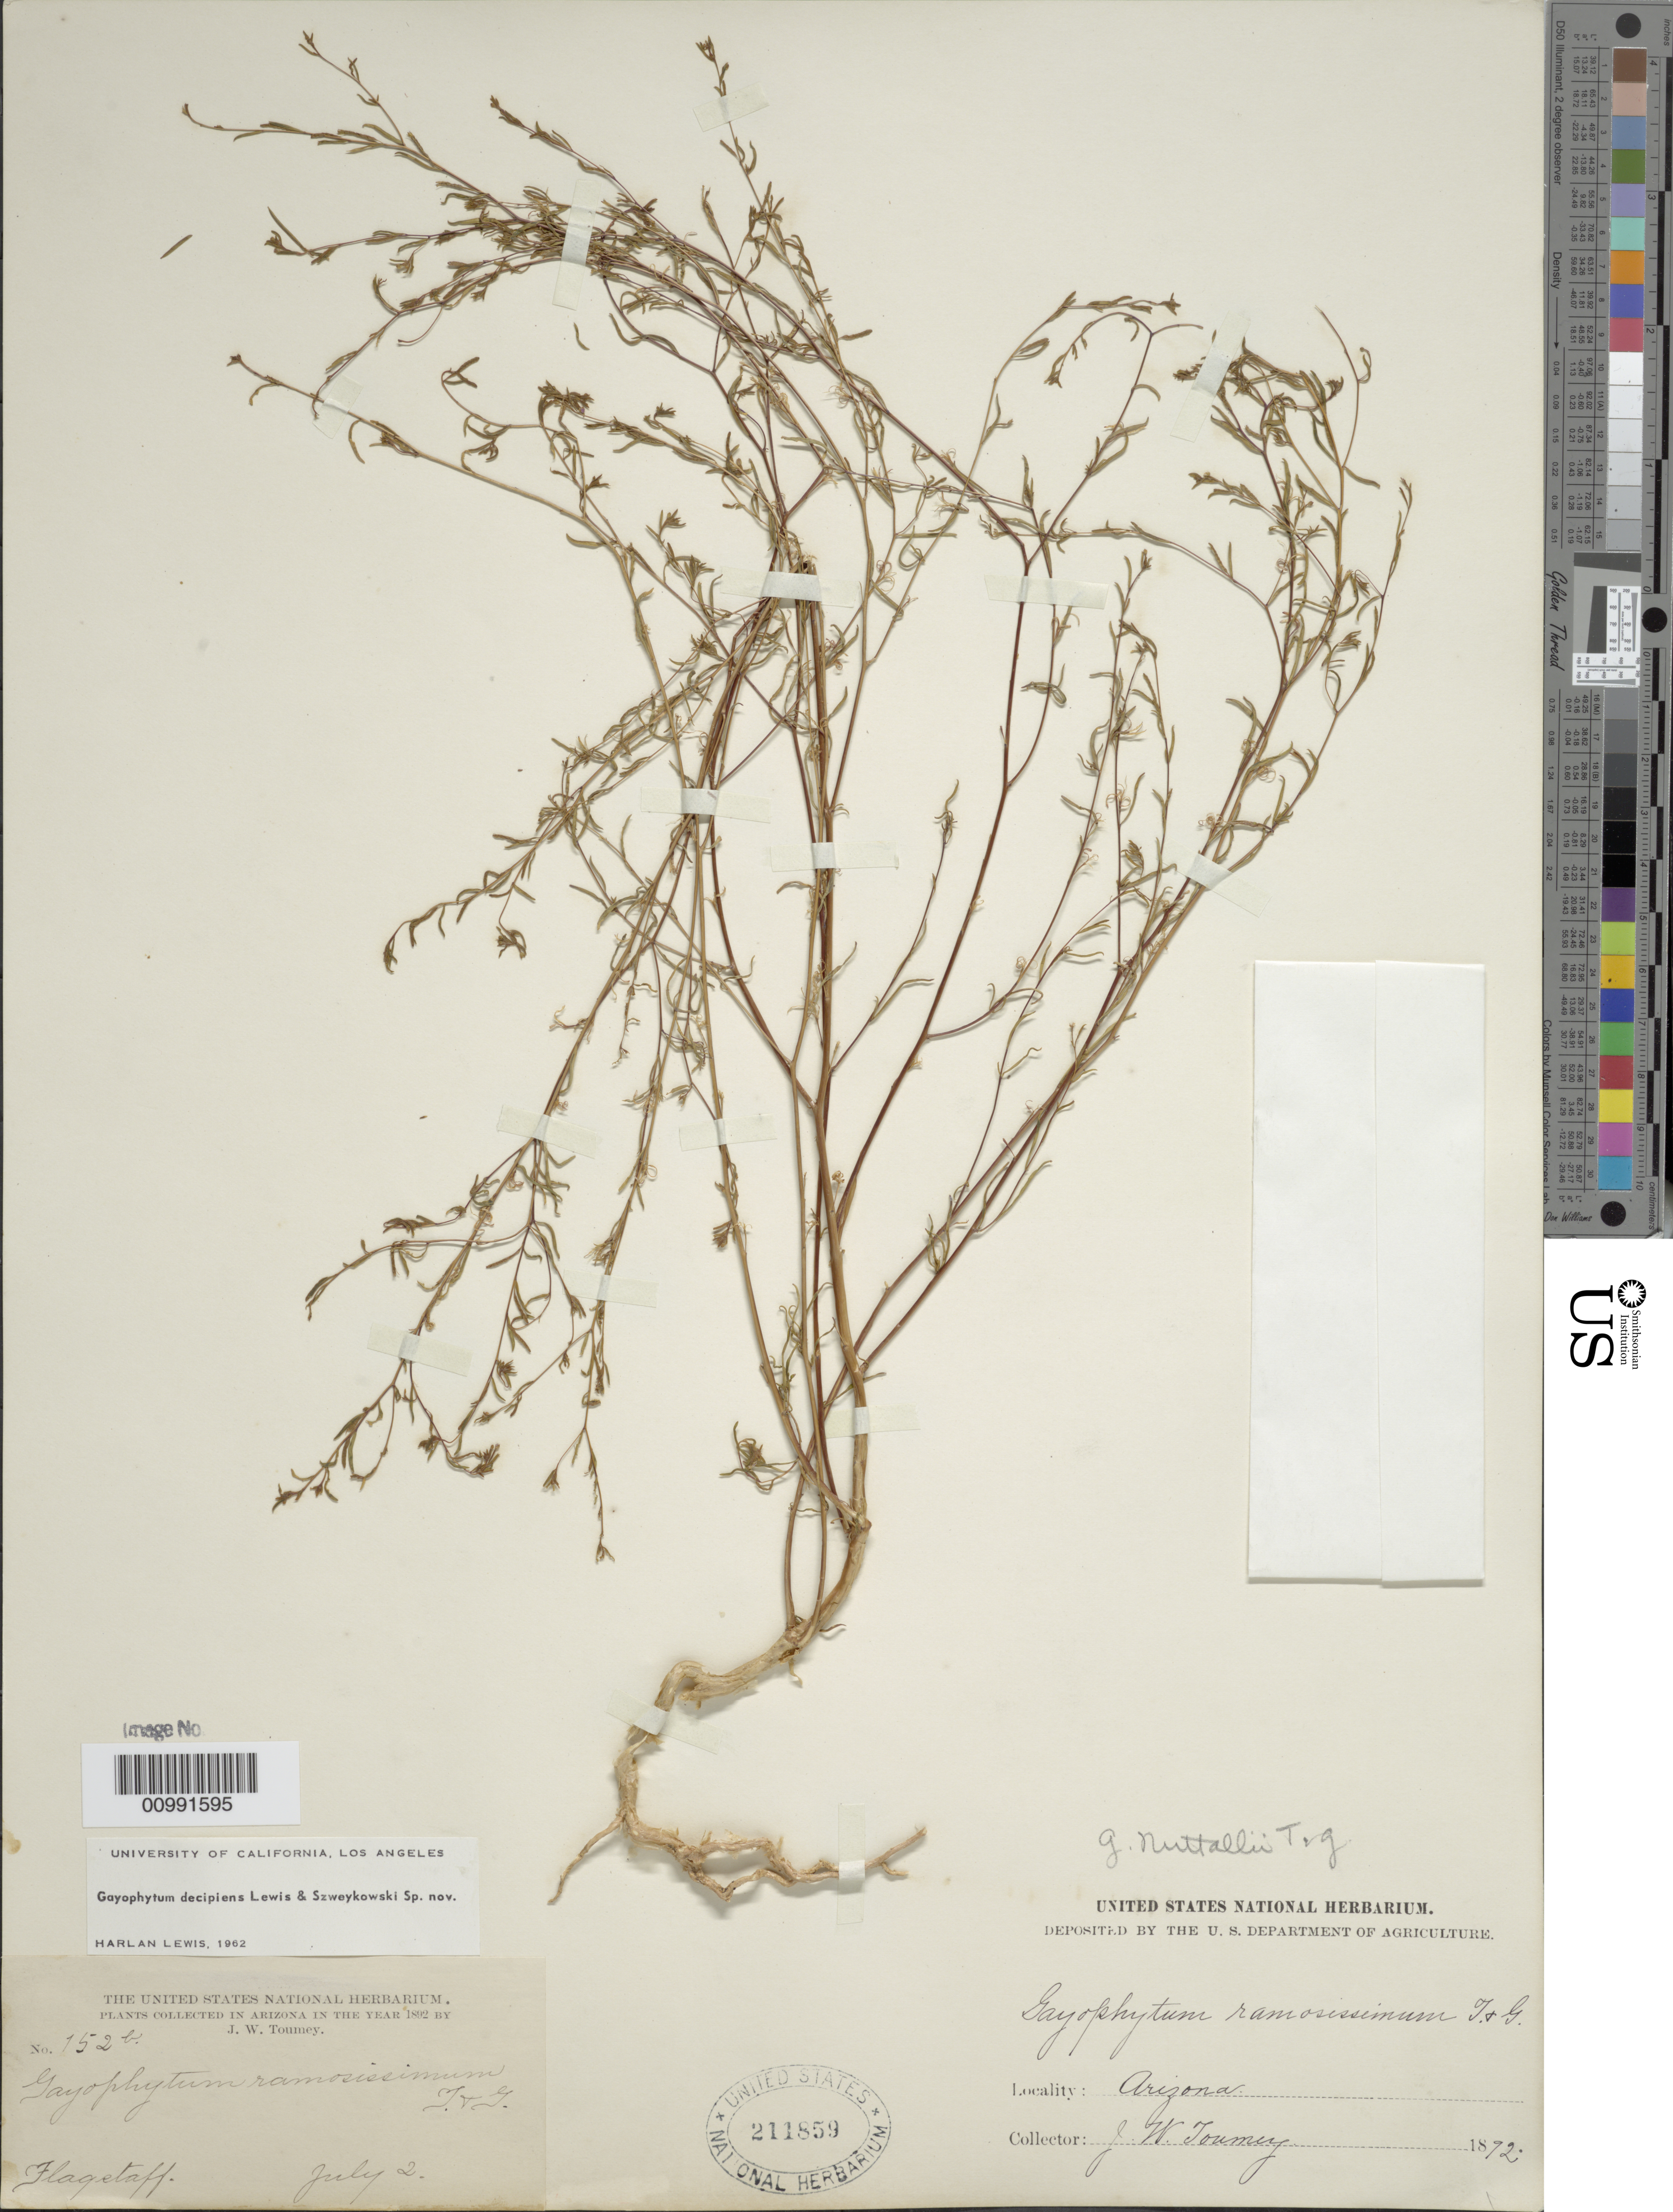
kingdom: Plantae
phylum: Tracheophyta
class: Magnoliopsida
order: Myrtales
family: Onagraceae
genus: Gayophytum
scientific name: Gayophytum decipiens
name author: F. H. Lewis & Szweyk.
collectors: J. W. Toumey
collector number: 152B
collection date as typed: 02 Jul 1892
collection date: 1892-07-02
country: United States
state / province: Arizona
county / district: Coconino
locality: Flagstaff.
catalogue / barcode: US 211859